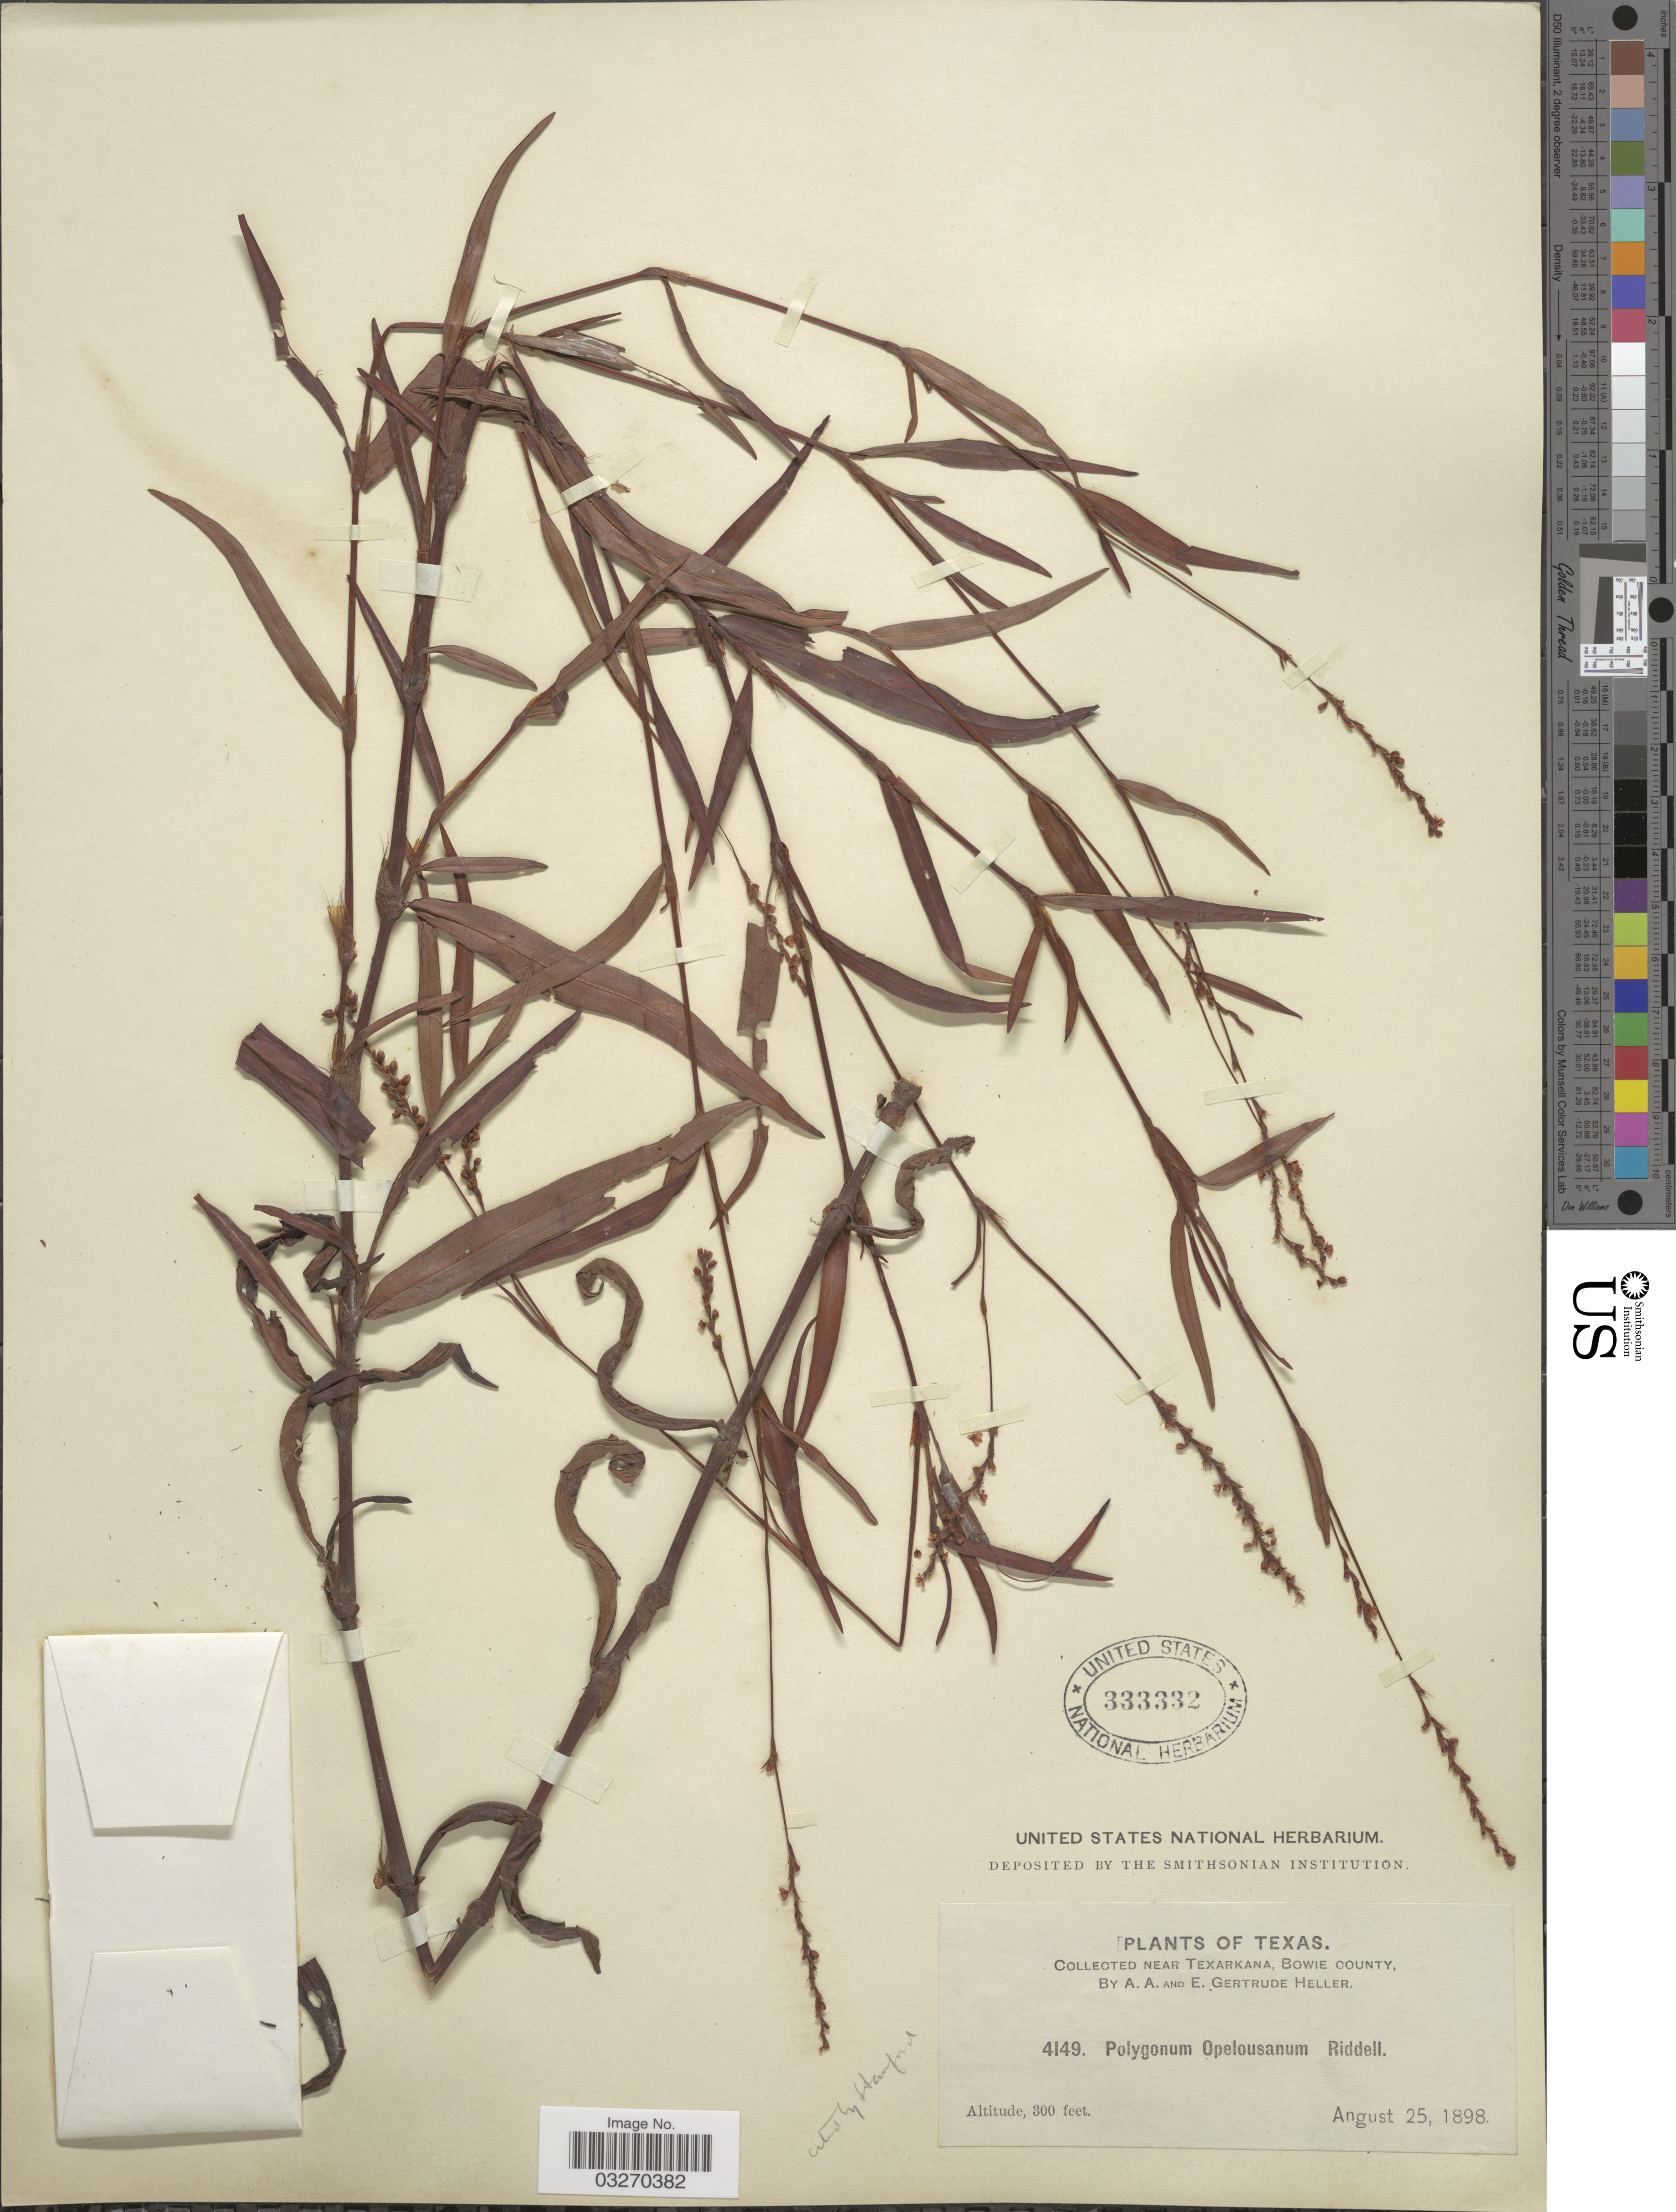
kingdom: Plantae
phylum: Tracheophyta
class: Magnoliopsida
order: Caryophyllales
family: Polygonaceae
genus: Persicaria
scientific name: Persicaria hydropiperoides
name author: (Michx.) Small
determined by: Atha, D. E.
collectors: A. A. Heller & E. G. Heller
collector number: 4149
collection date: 1898-08-25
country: United States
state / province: Texas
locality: Near Texarkana, Bowie County.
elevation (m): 91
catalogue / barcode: US 333332